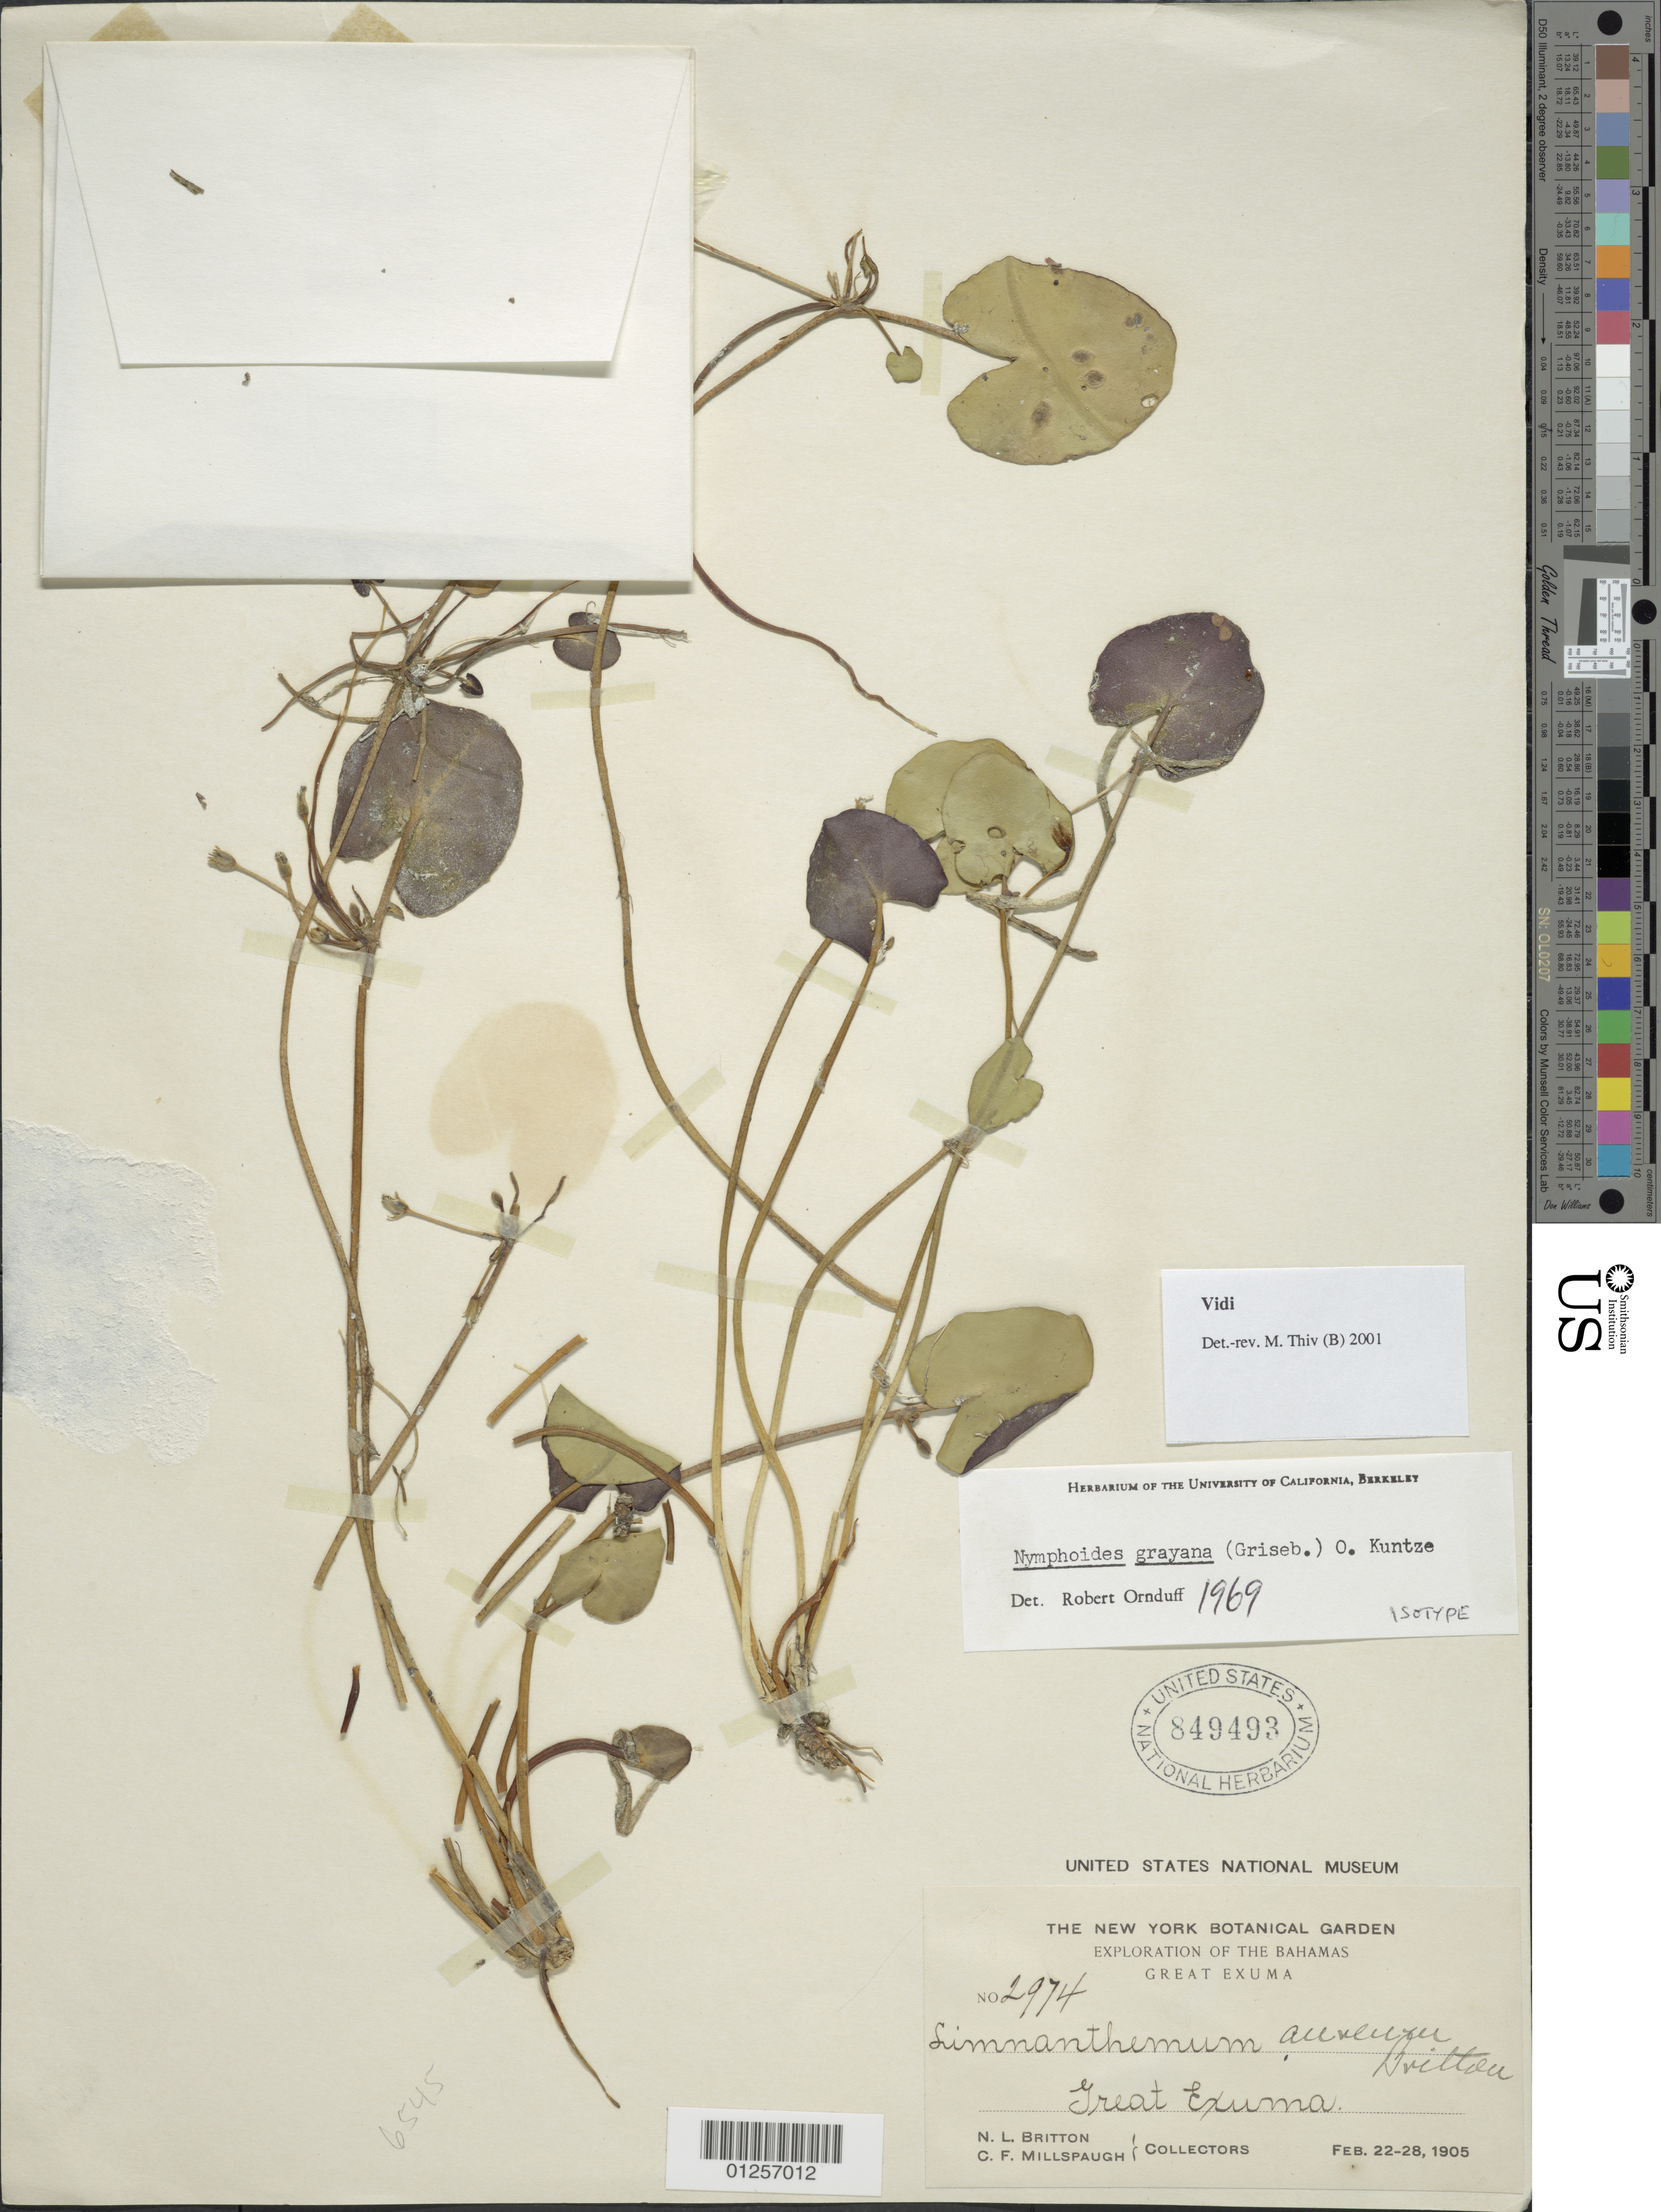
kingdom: Plantae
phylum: Tracheophyta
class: Magnoliopsida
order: Asterales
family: Menyanthaceae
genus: Nymphoides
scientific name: Nymphoides grayana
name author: (Griseb.) Kuntze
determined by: Ornduff, R.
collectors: N. Britton & C. F. Millspaugh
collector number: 2974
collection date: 1905-02-22/1905-02-28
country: Bahamas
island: Great Exuma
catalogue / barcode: US 849493